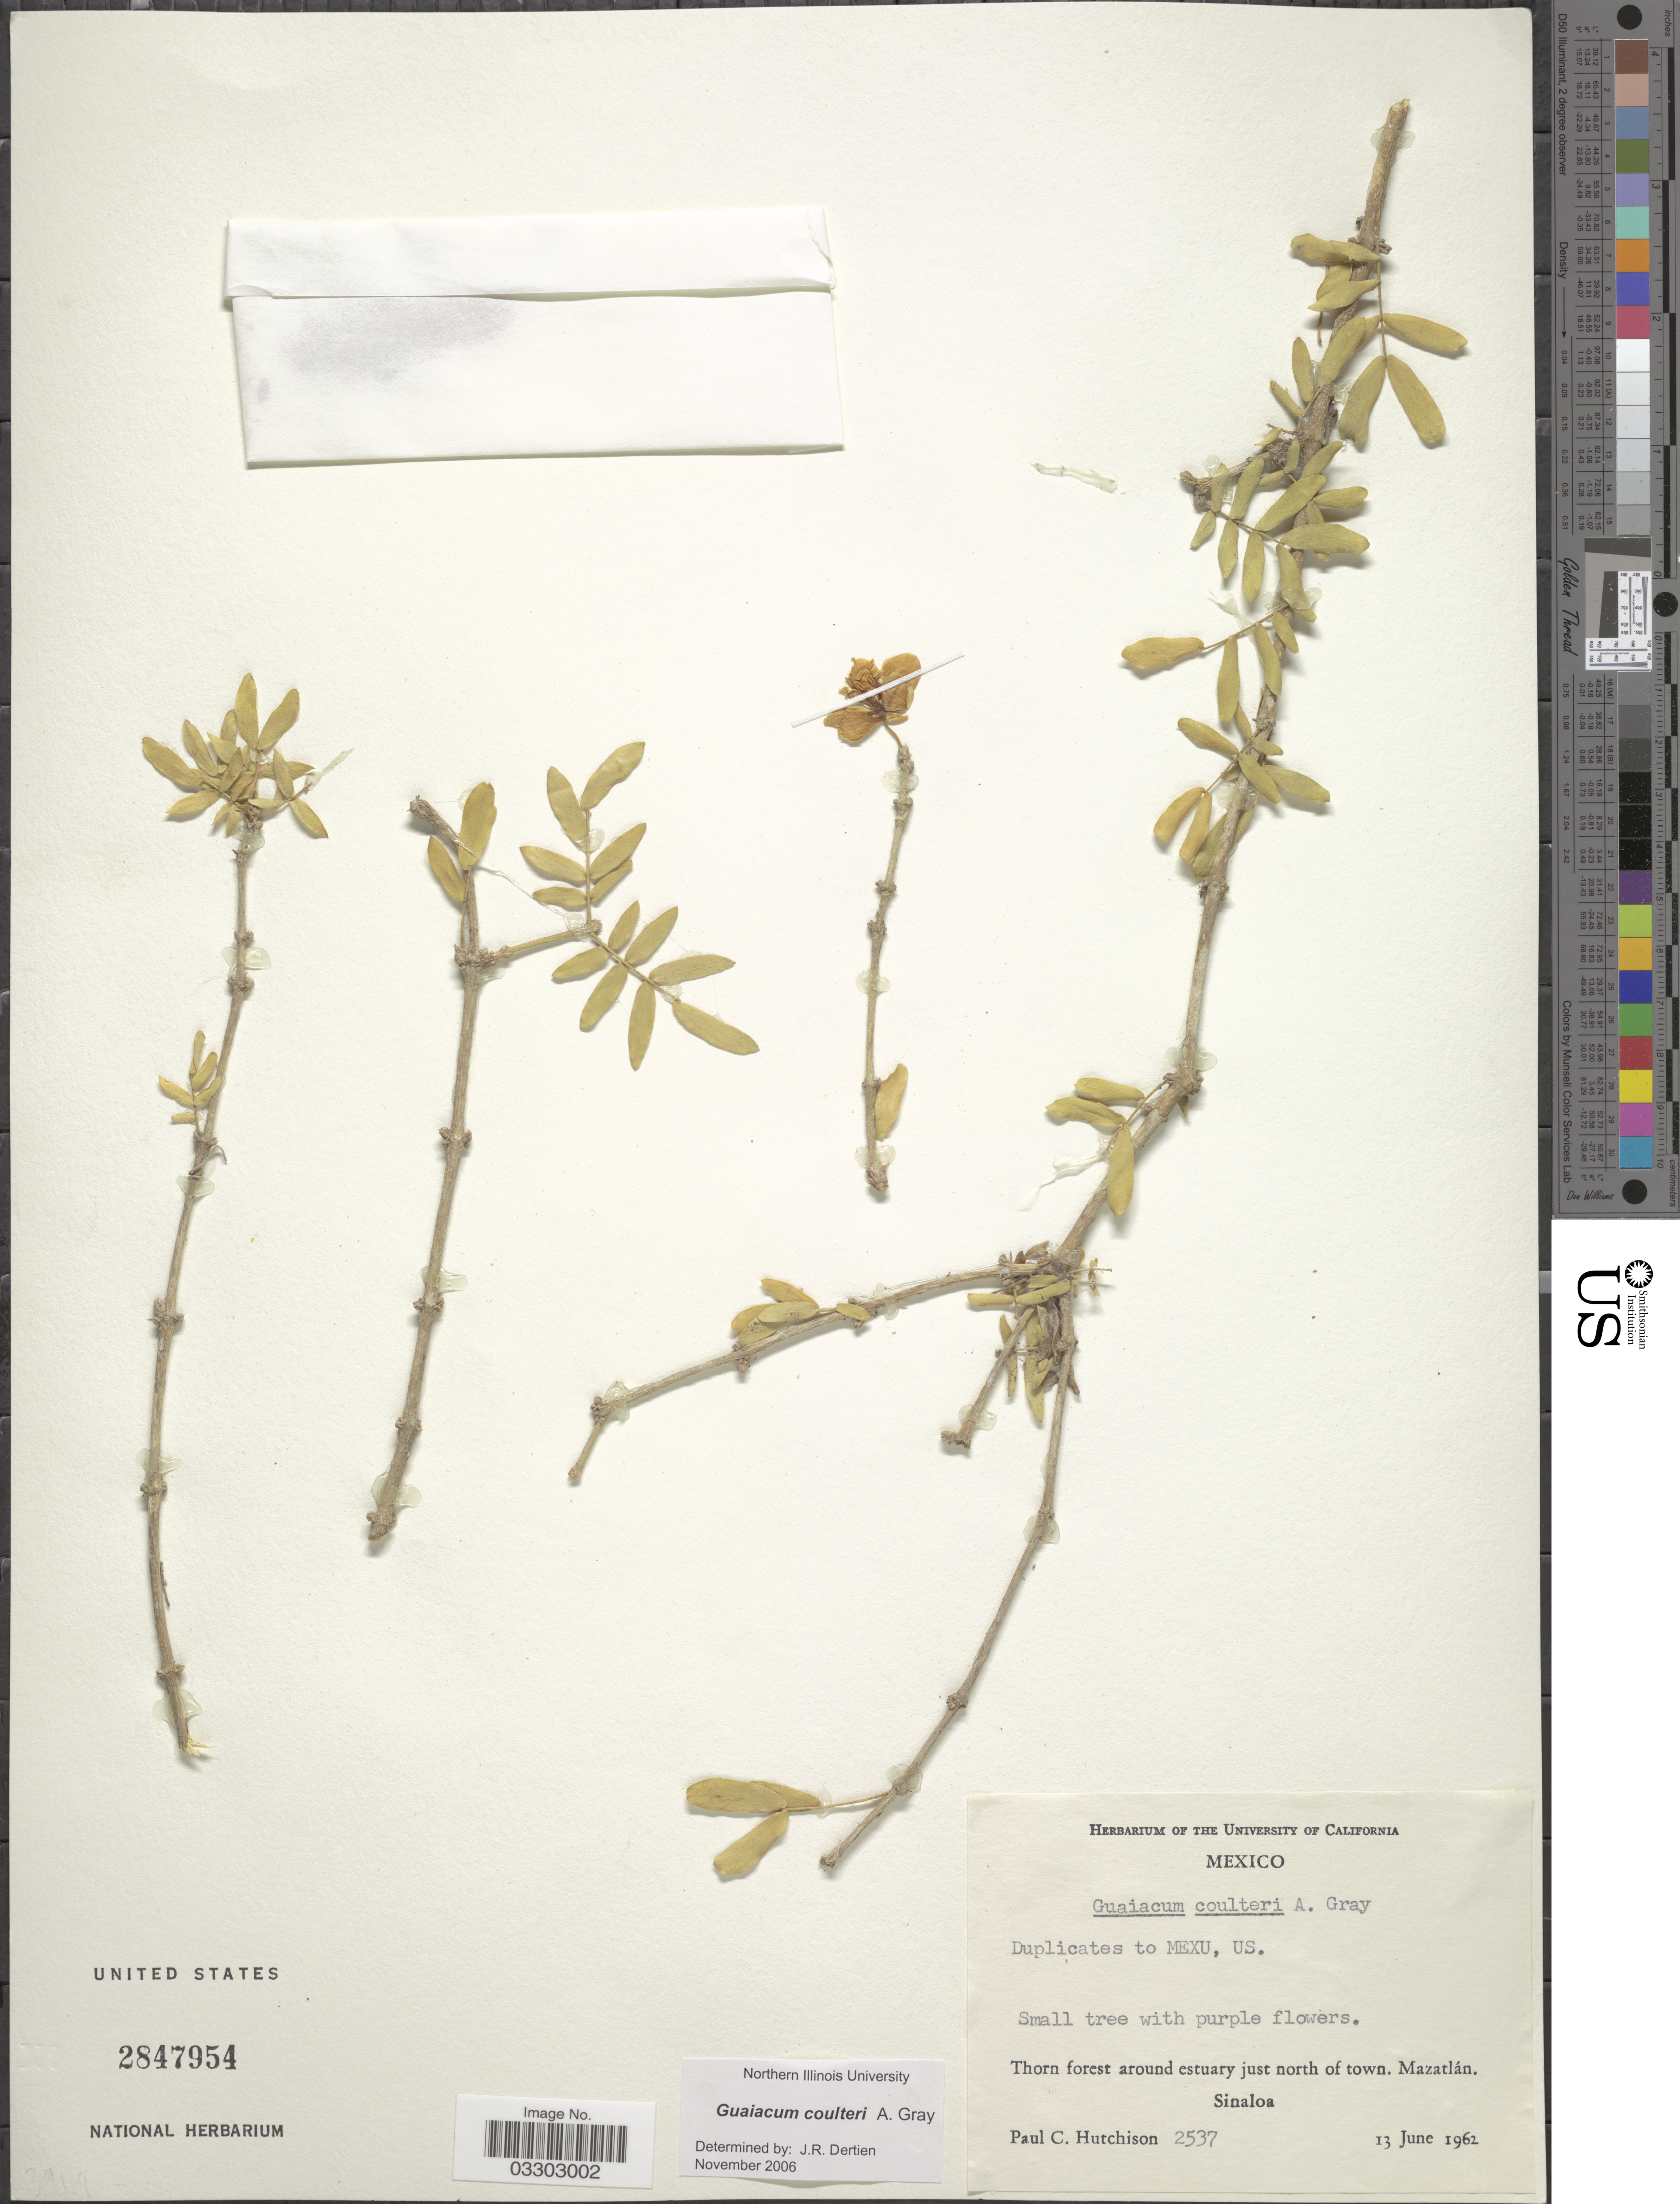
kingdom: Plantae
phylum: Tracheophyta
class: Magnoliopsida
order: Zygophyllales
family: Zygophyllaceae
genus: Guaiacum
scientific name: Guaiacum coulteri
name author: A. Gray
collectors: P. C. Hutchison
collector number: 2537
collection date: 1962-06-13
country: Mexico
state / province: Sinaloa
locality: Thorn forest around estuary just north of town. Mazatlán.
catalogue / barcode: US 2847954